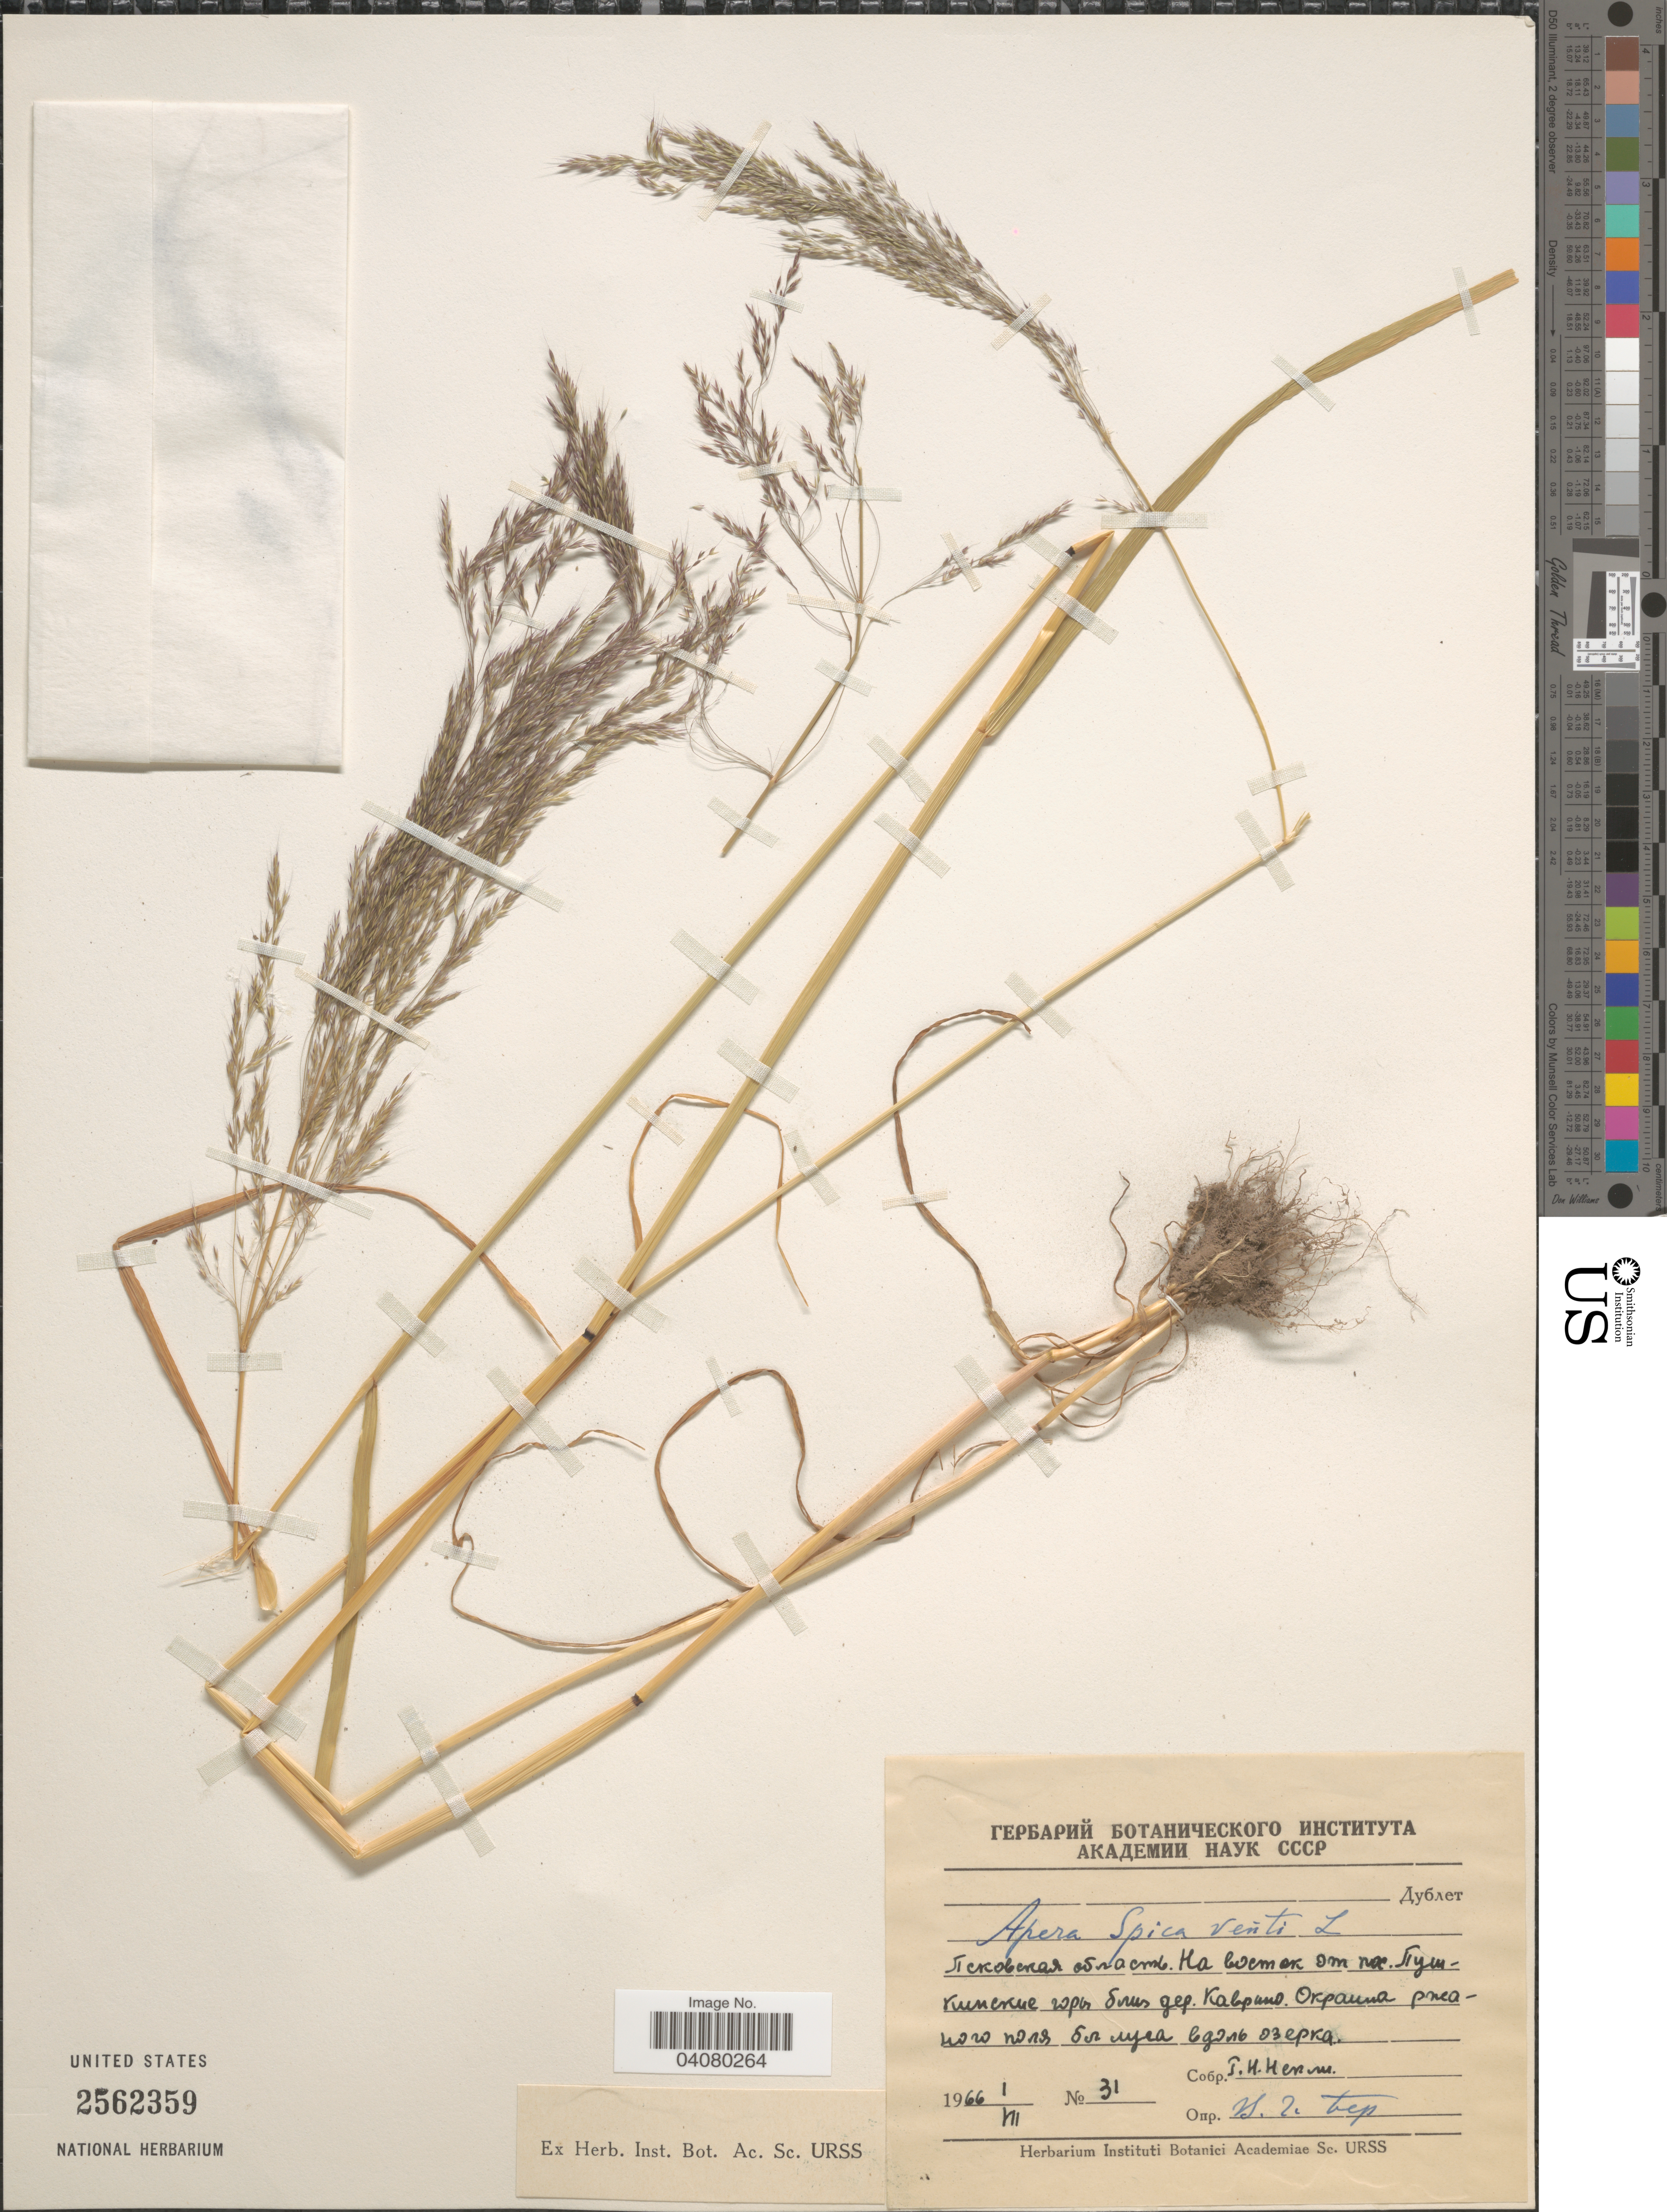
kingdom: Plantae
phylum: Tracheophyta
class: Liliopsida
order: Poales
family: Poaceae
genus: Apera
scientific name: Apera spica-venti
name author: (L.) P. Beauv.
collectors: G. Nepli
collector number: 31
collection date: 1966-07-01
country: Russian Federation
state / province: Pskov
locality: E of village Pushkinskie Gory near village Kavrino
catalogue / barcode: US 2562359